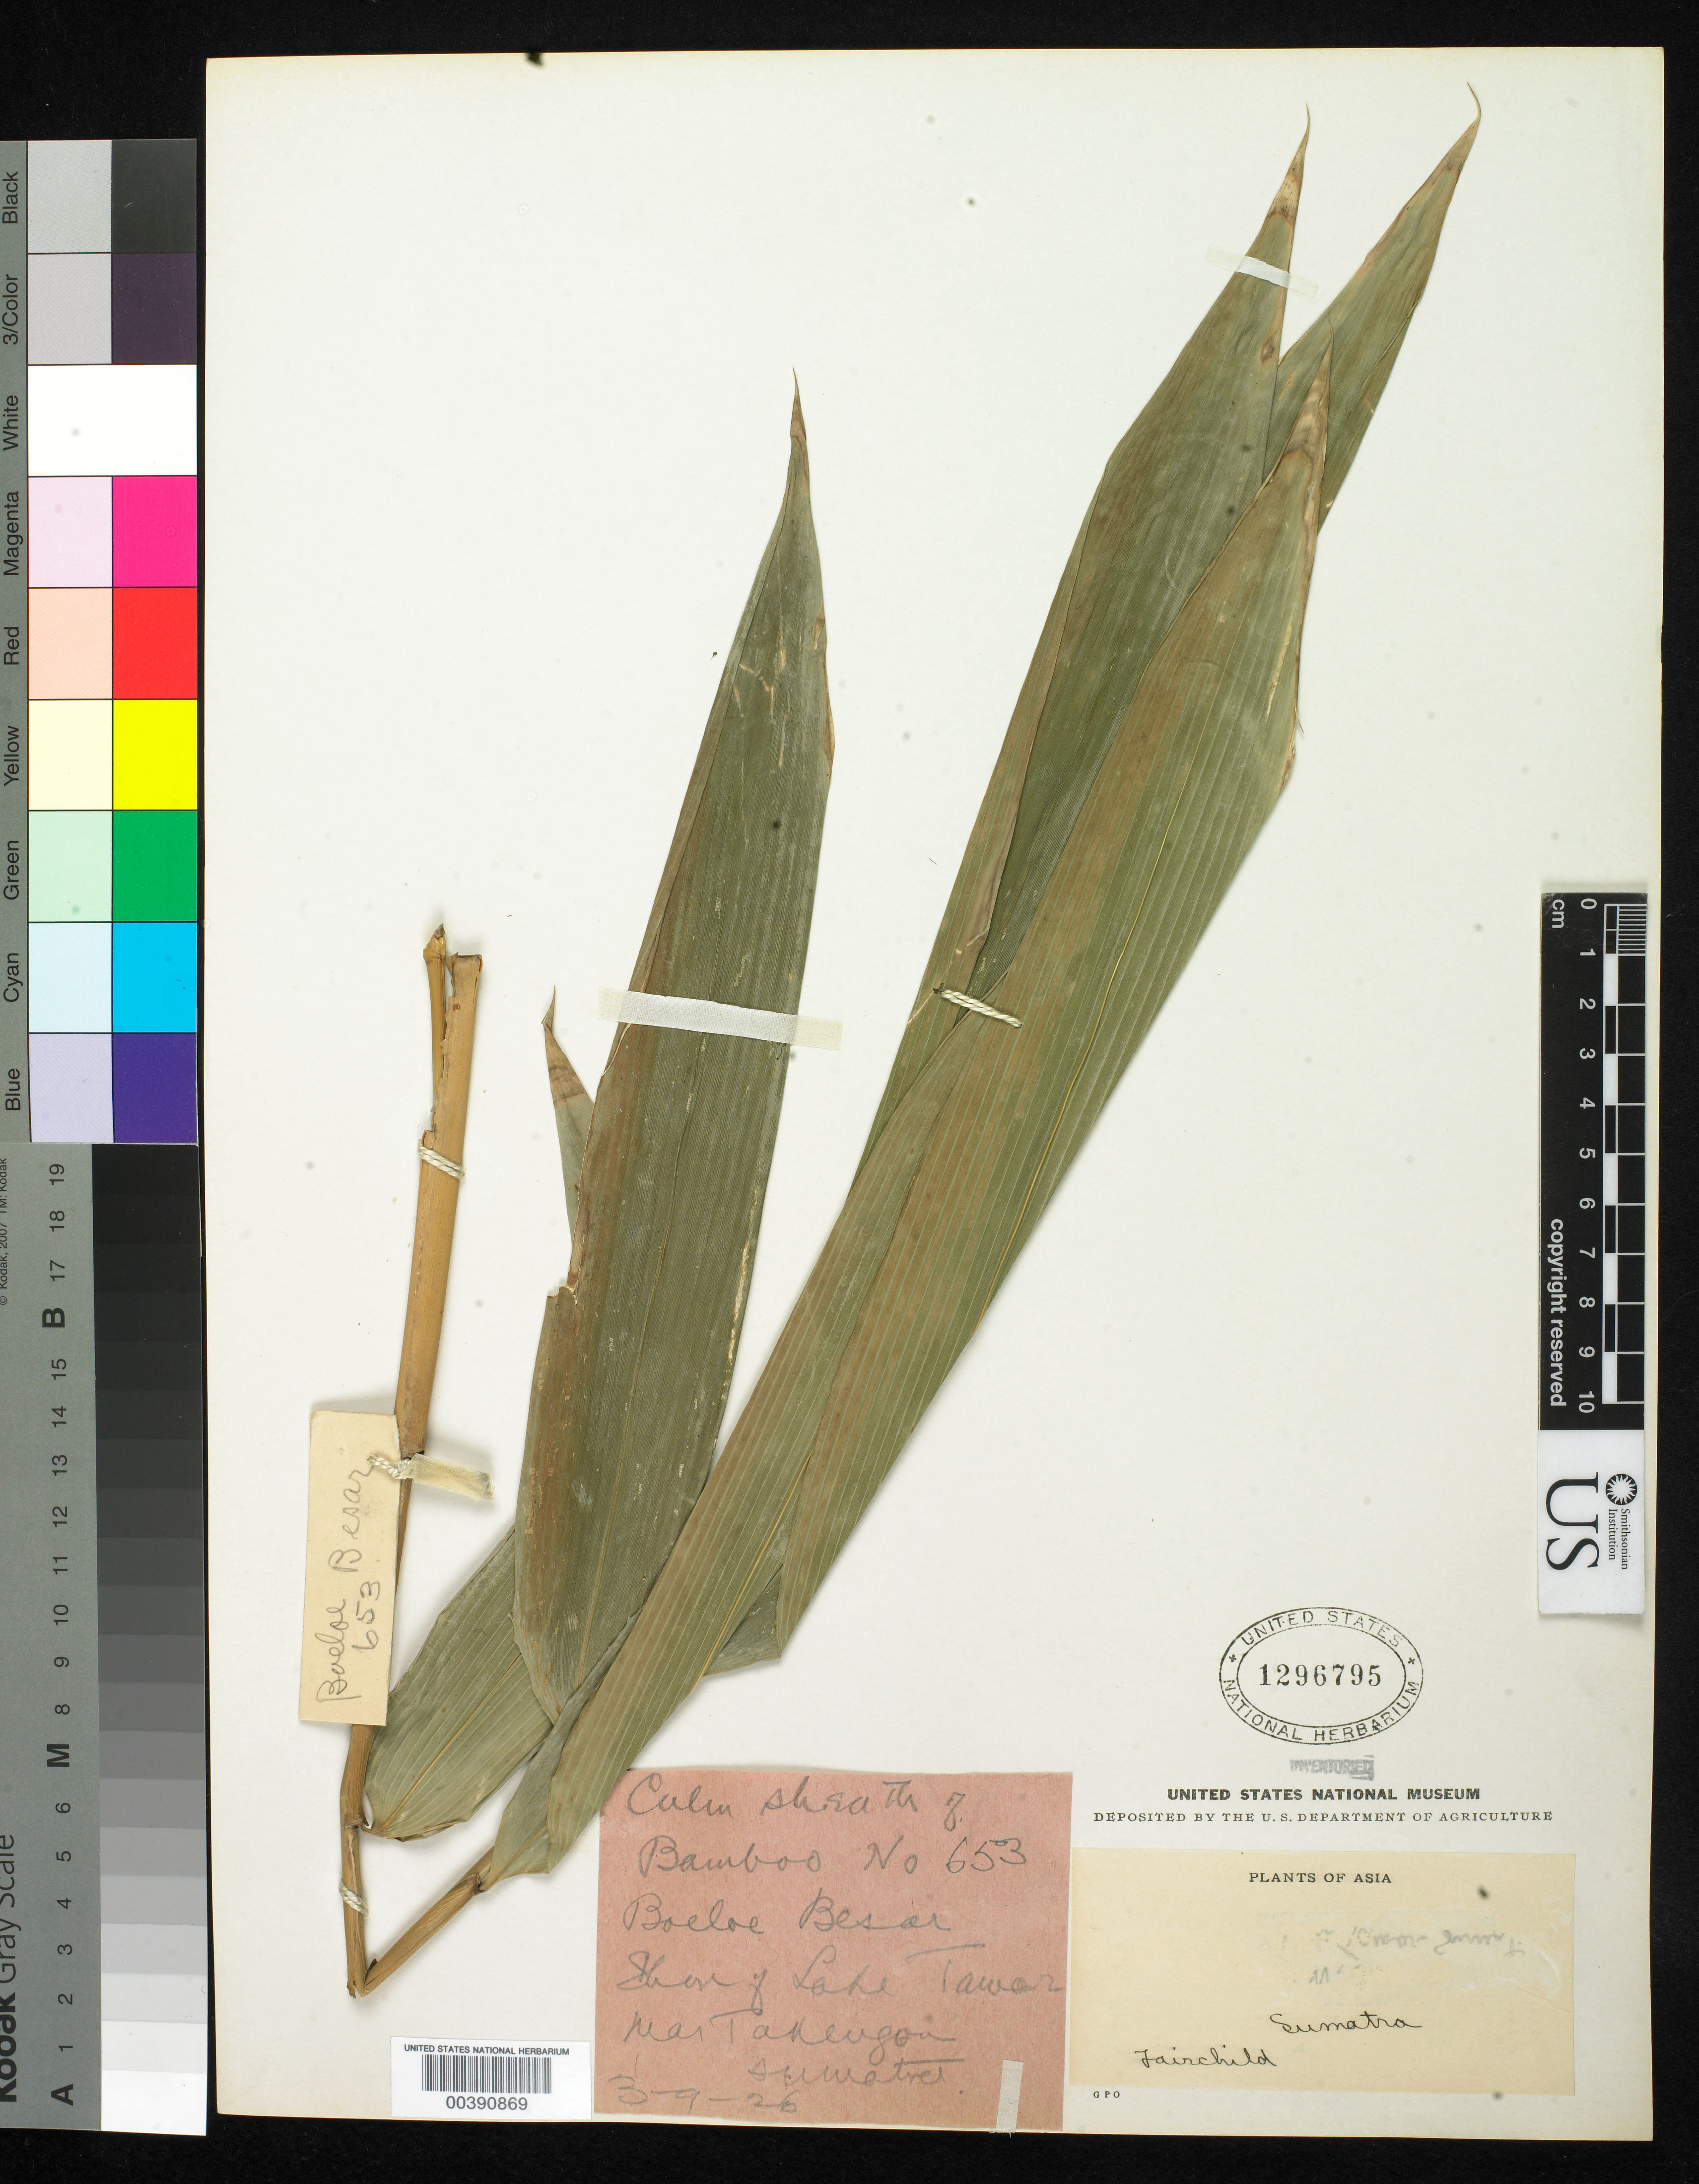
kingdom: Plantae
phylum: Tracheophyta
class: Liliopsida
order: Poales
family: Poaceae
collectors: D. Fairchild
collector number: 653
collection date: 1926-03-09 or 1926-09-03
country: Indonesia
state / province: Sumatra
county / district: Aceh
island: Sumatra I.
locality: Shore of Lake Tawar, near Takevgoa (sp?)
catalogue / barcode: US 1296795